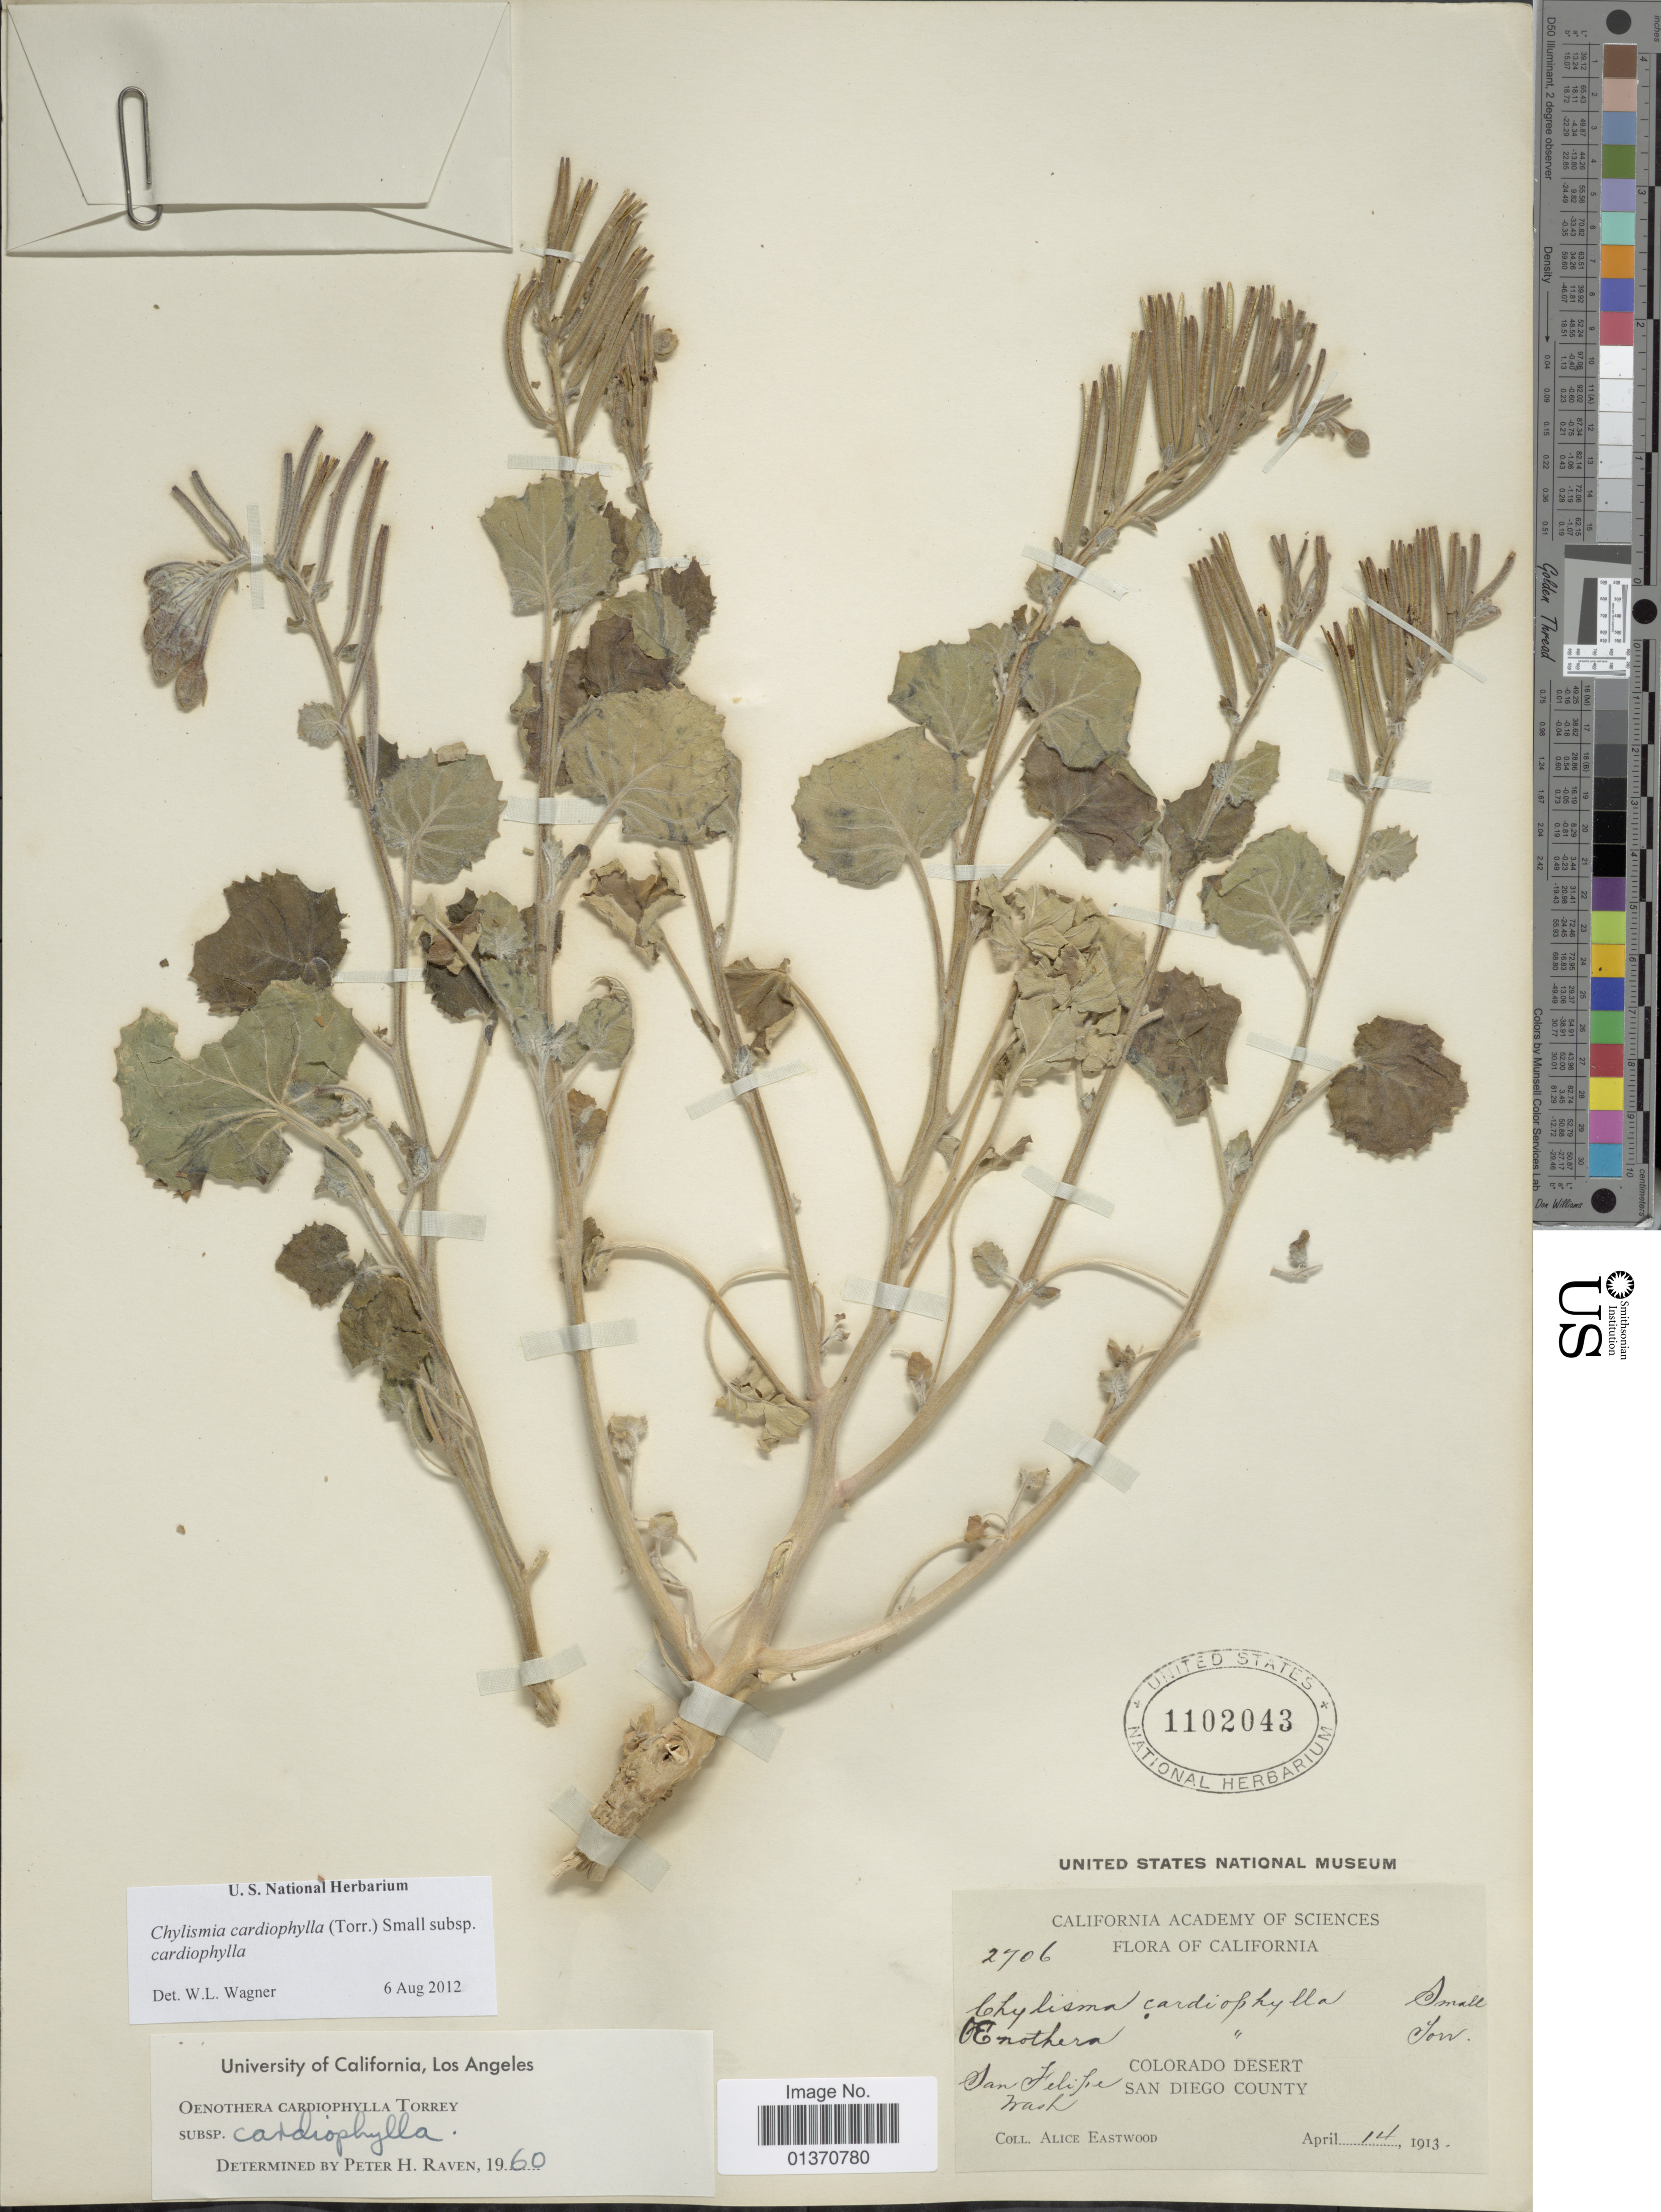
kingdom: Plantae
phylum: Tracheophyta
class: Magnoliopsida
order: Myrtales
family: Onagraceae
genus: Chylismia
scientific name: Chylismia cardiophylla subsp. cardiophylla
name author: (Torr.) Small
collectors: A. Eastwood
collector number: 2706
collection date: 1913-04-14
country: United States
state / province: California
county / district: San Diego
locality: Colorado Desert, San Felipe wash, San Diego County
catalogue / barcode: US 1102043